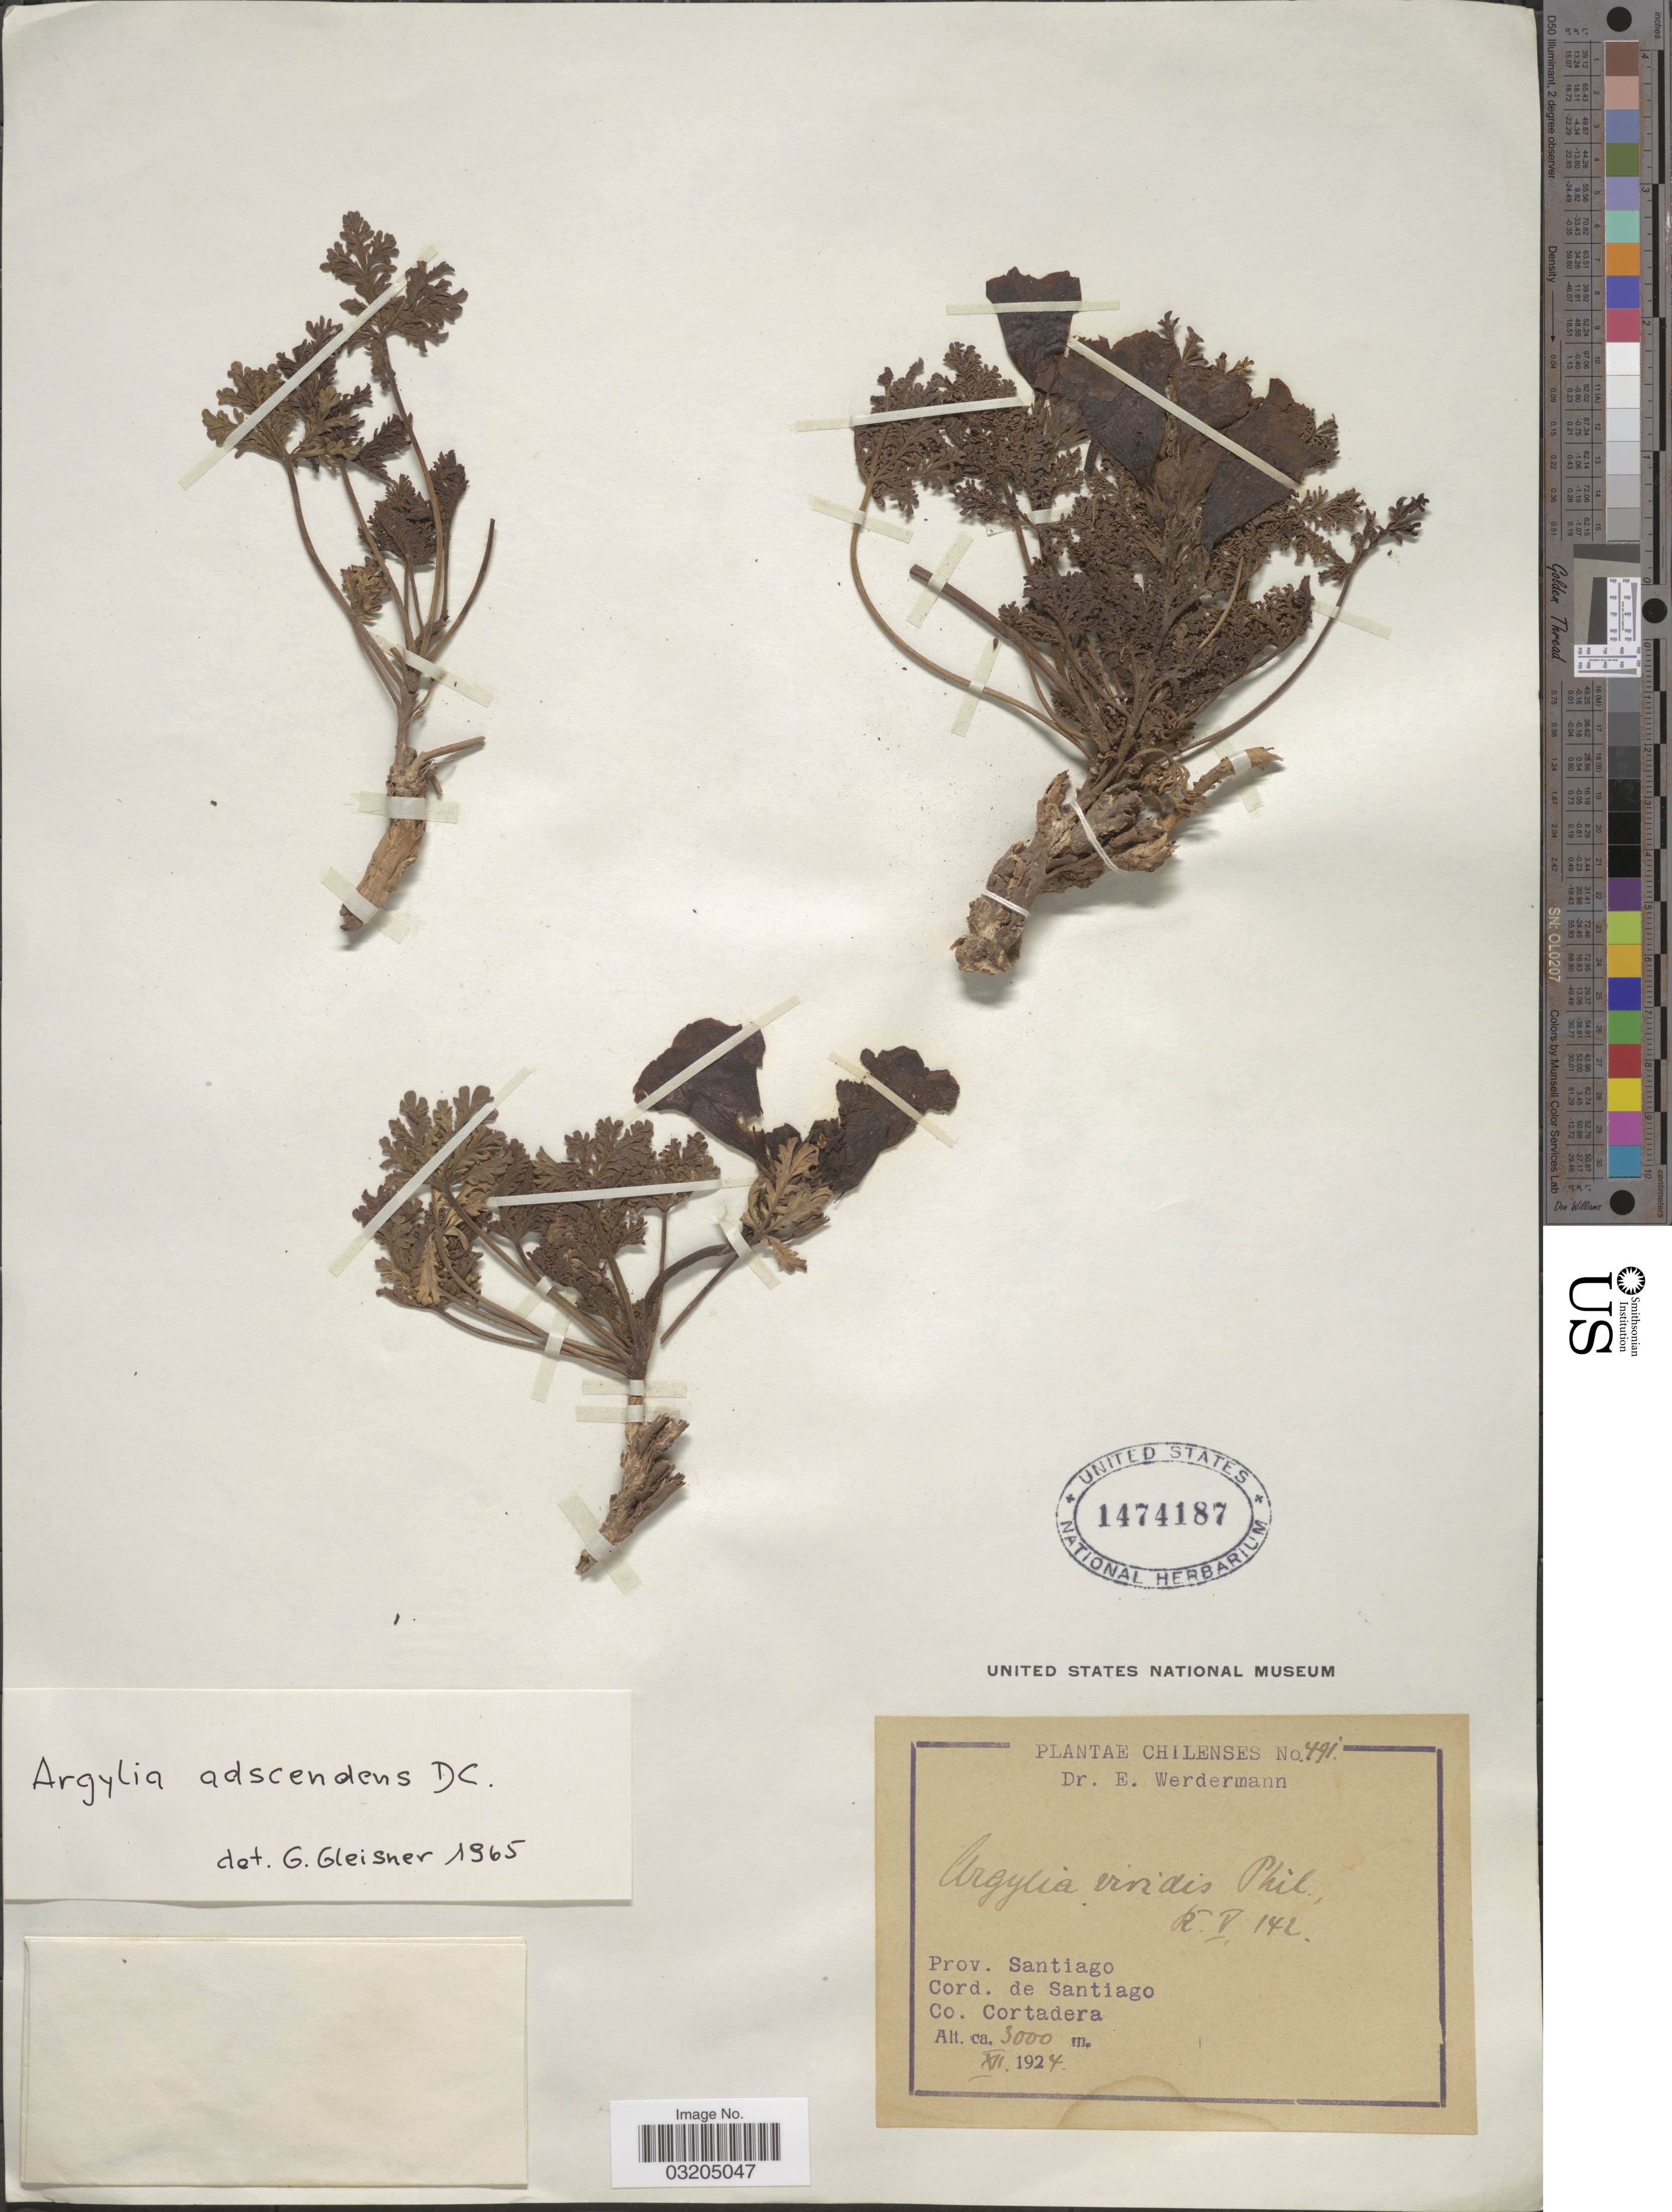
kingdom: Plantae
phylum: Tracheophyta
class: Magnoliopsida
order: Lamiales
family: Bignoniaceae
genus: Argylia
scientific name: Argylia adscendens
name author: A. DC.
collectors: E. Werdermann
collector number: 491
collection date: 1924-12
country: Chile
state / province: Región Metropolitana (RM)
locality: Prov. Santiago. Cord. de Santiago. Co. Cortadera.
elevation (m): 3000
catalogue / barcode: US 1474187